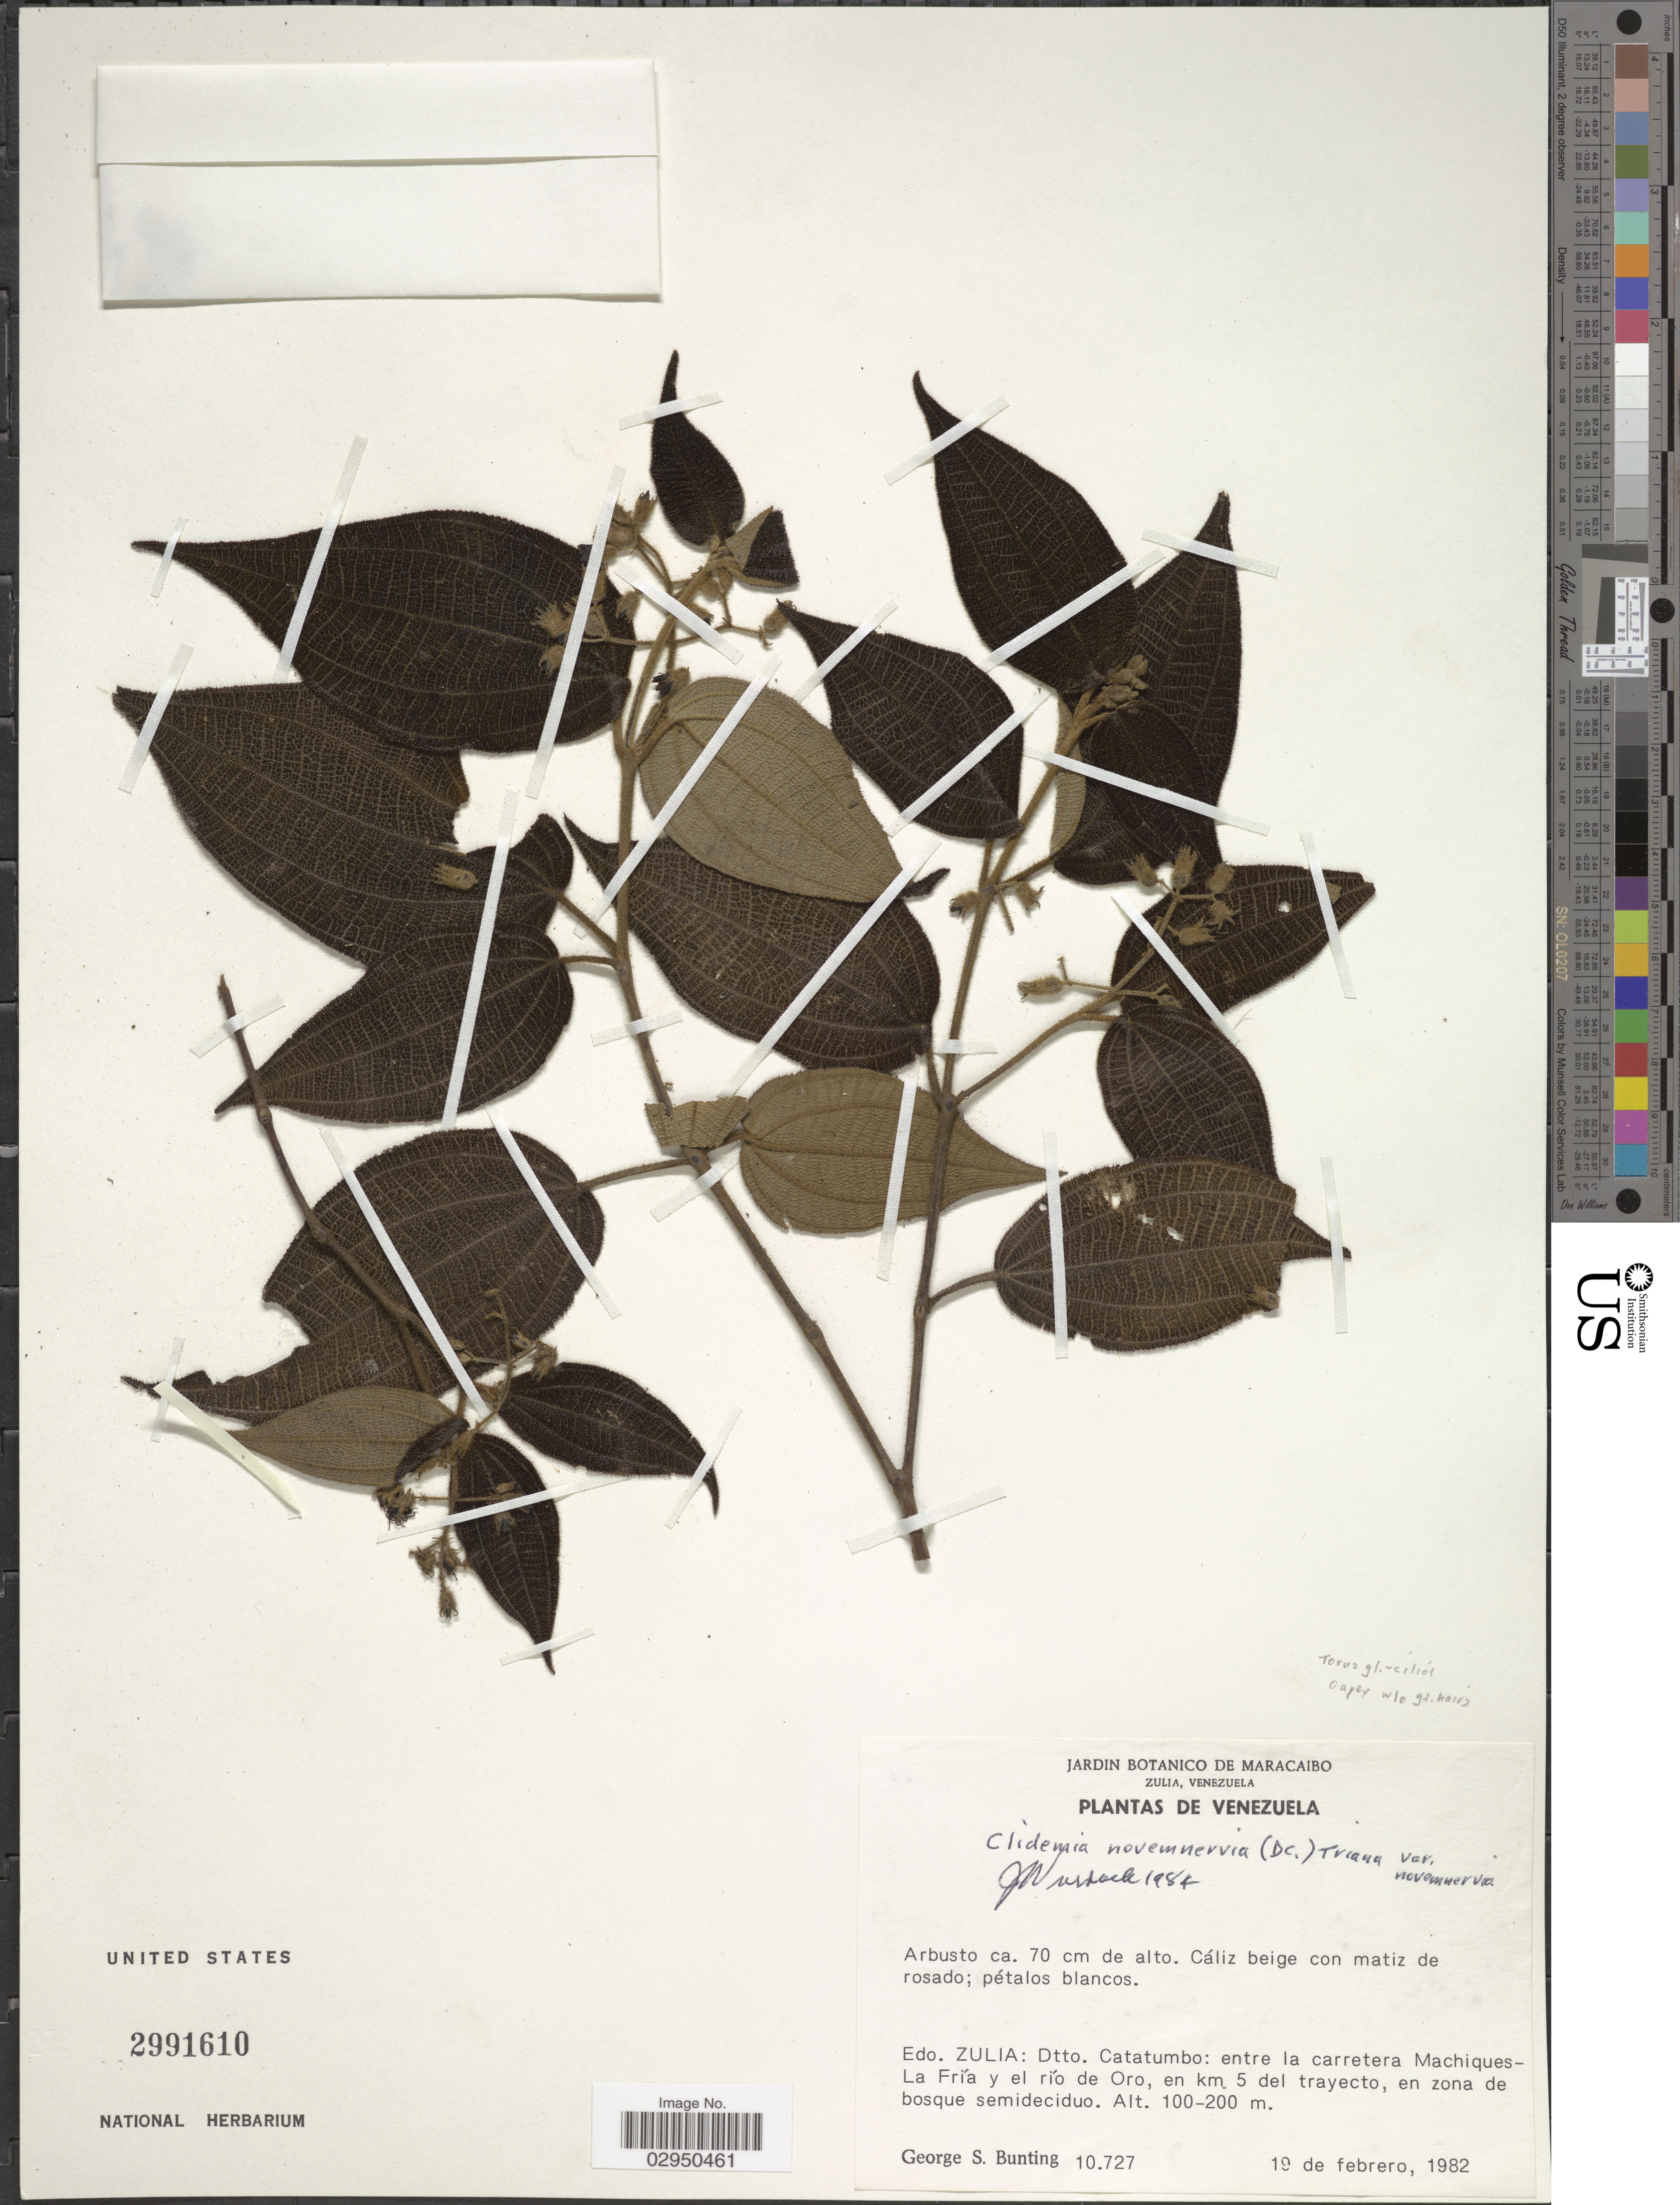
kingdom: Plantae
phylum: Tracheophyta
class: Magnoliopsida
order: Myrtales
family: Melastomataceae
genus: Clidemia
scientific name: Clidemia novemnervia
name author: (DC.) Triana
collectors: G. S. Bunting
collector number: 10727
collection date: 1982-02-19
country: Venezuela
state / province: Zulia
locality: Dtto. Catatumbo: entre la carretera Machiques-La Fría y el río de Oro, en km 5 del trayecto, en zona de bosque semideciduo.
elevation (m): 100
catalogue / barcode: US 2991610